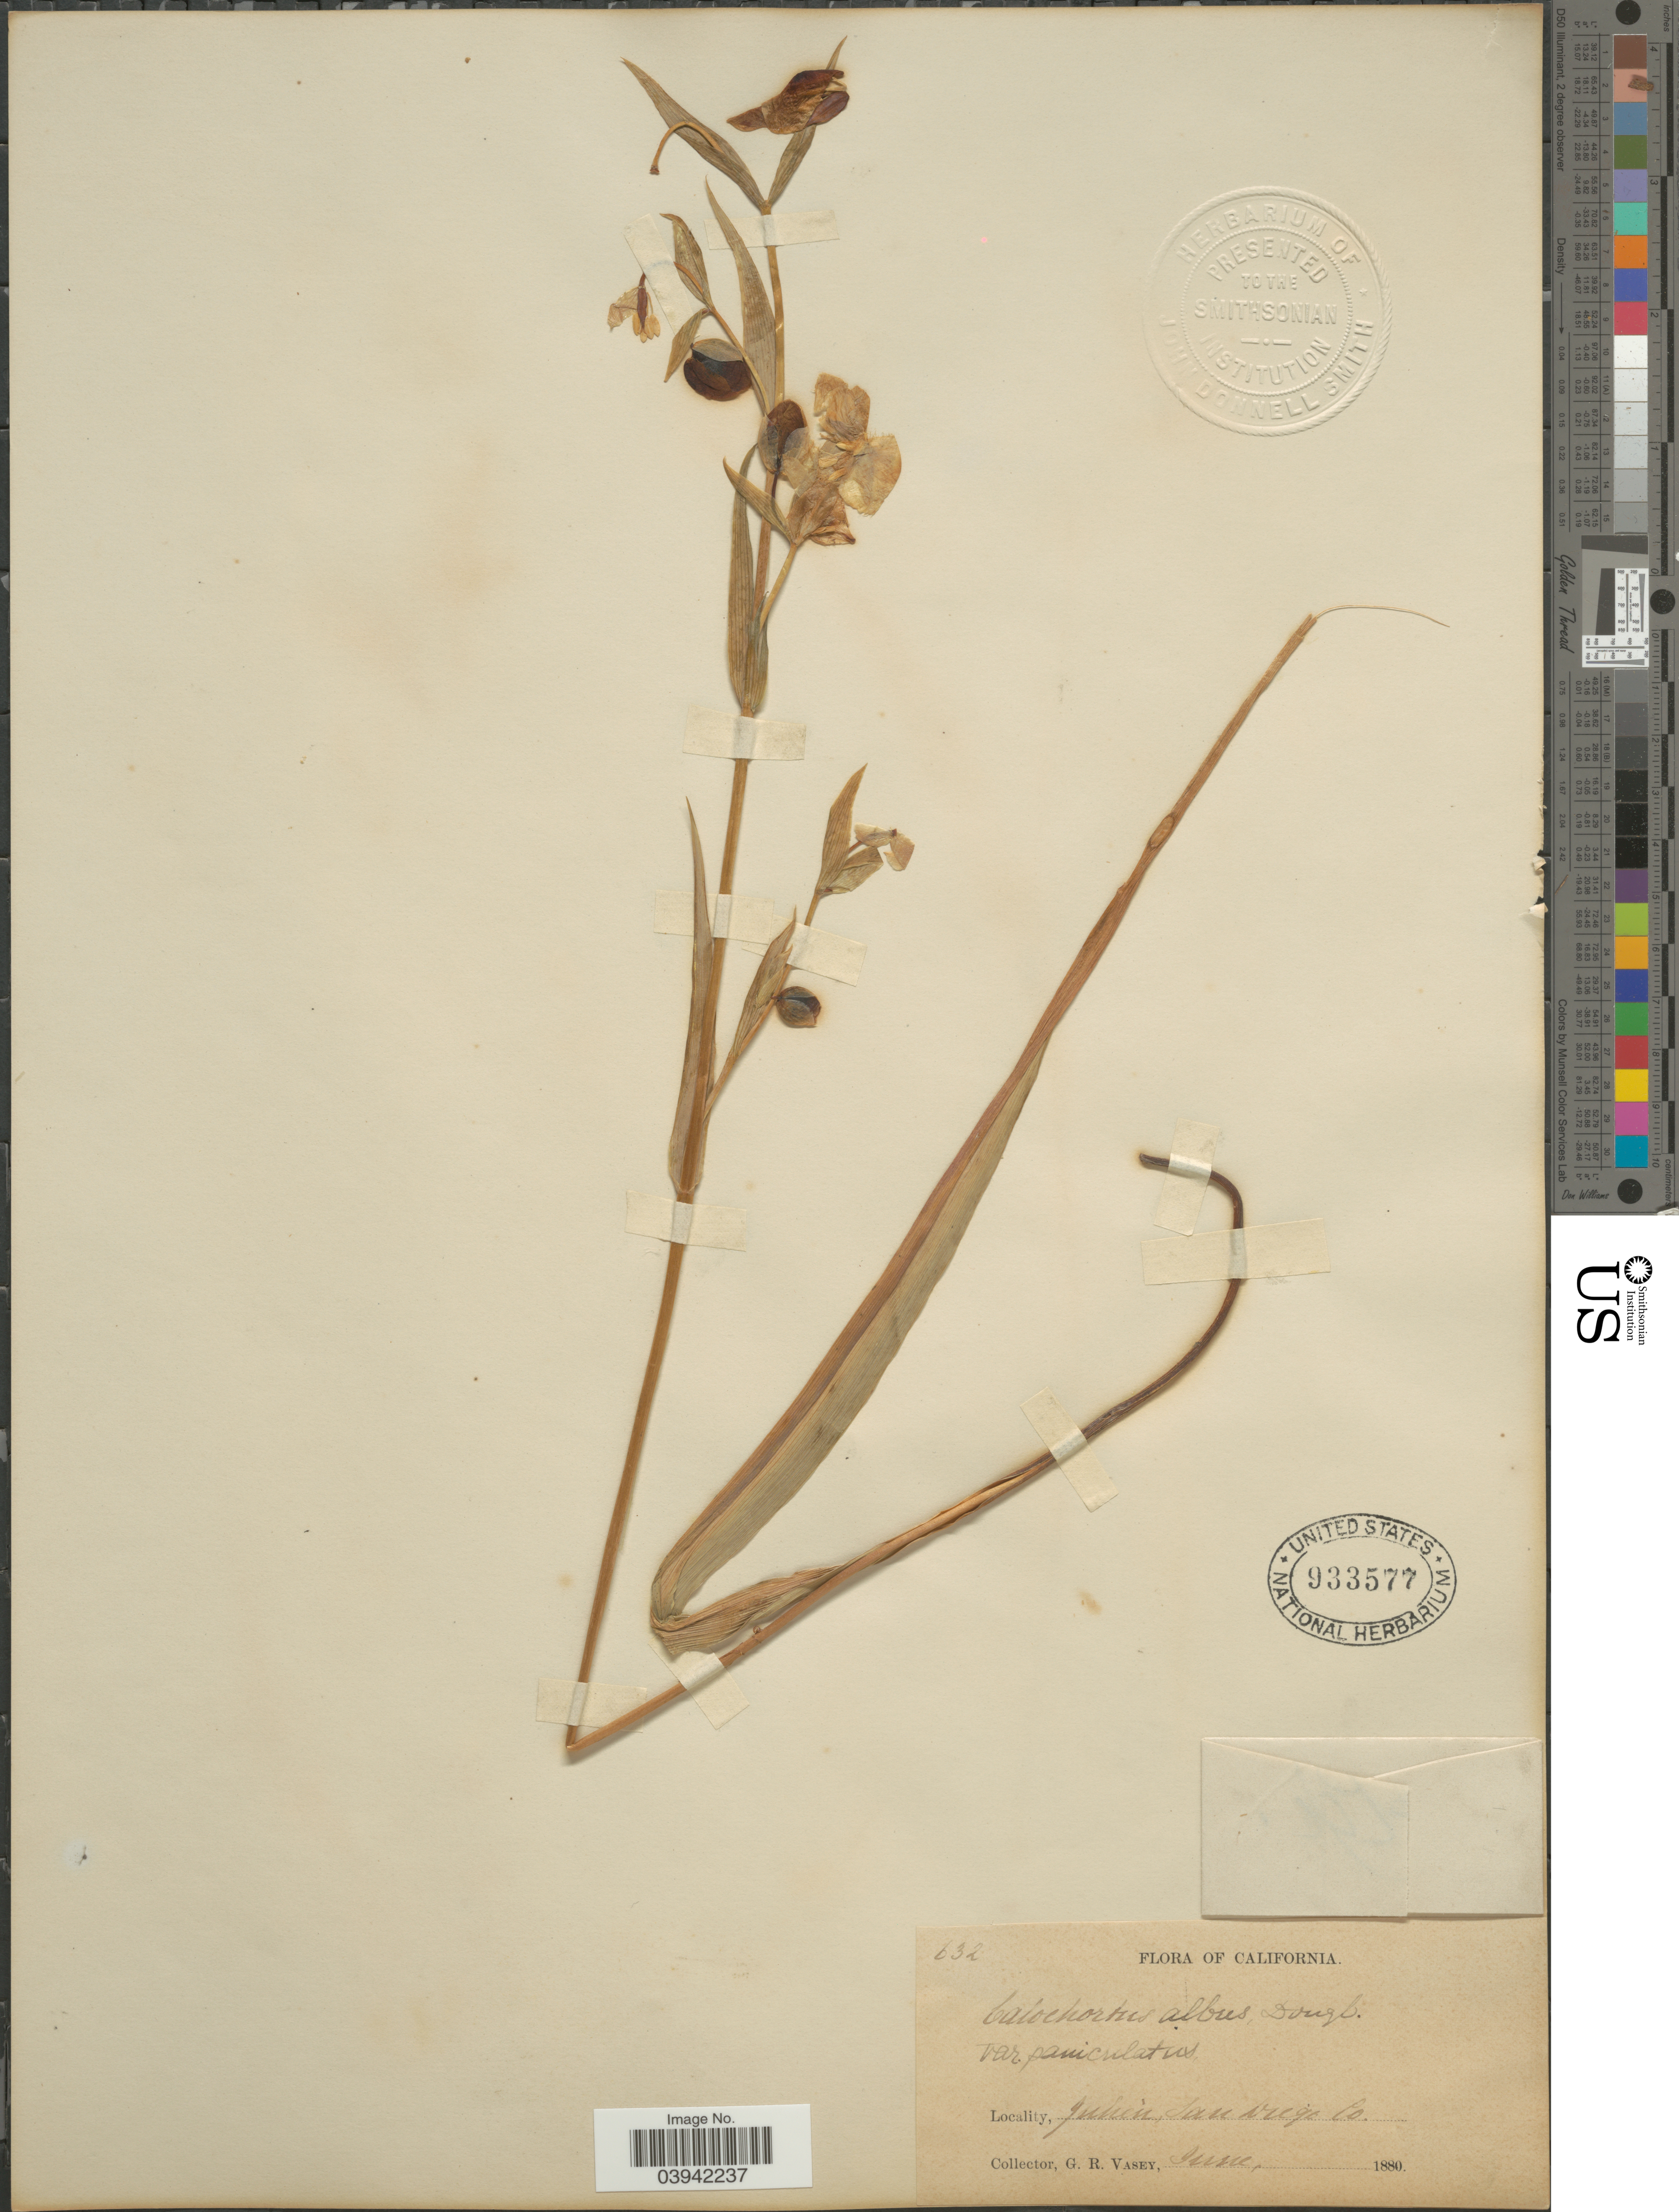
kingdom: Plantae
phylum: Tracheophyta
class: Liliopsida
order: Liliales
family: Liliaceae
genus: Calochortus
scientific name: Calochortus albus var. paniculatus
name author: (Lindl.) Baker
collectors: G. R. Vasey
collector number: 632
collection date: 1880-06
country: United States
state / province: California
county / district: San Diego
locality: Julien San Diego Co.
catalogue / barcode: US 933577